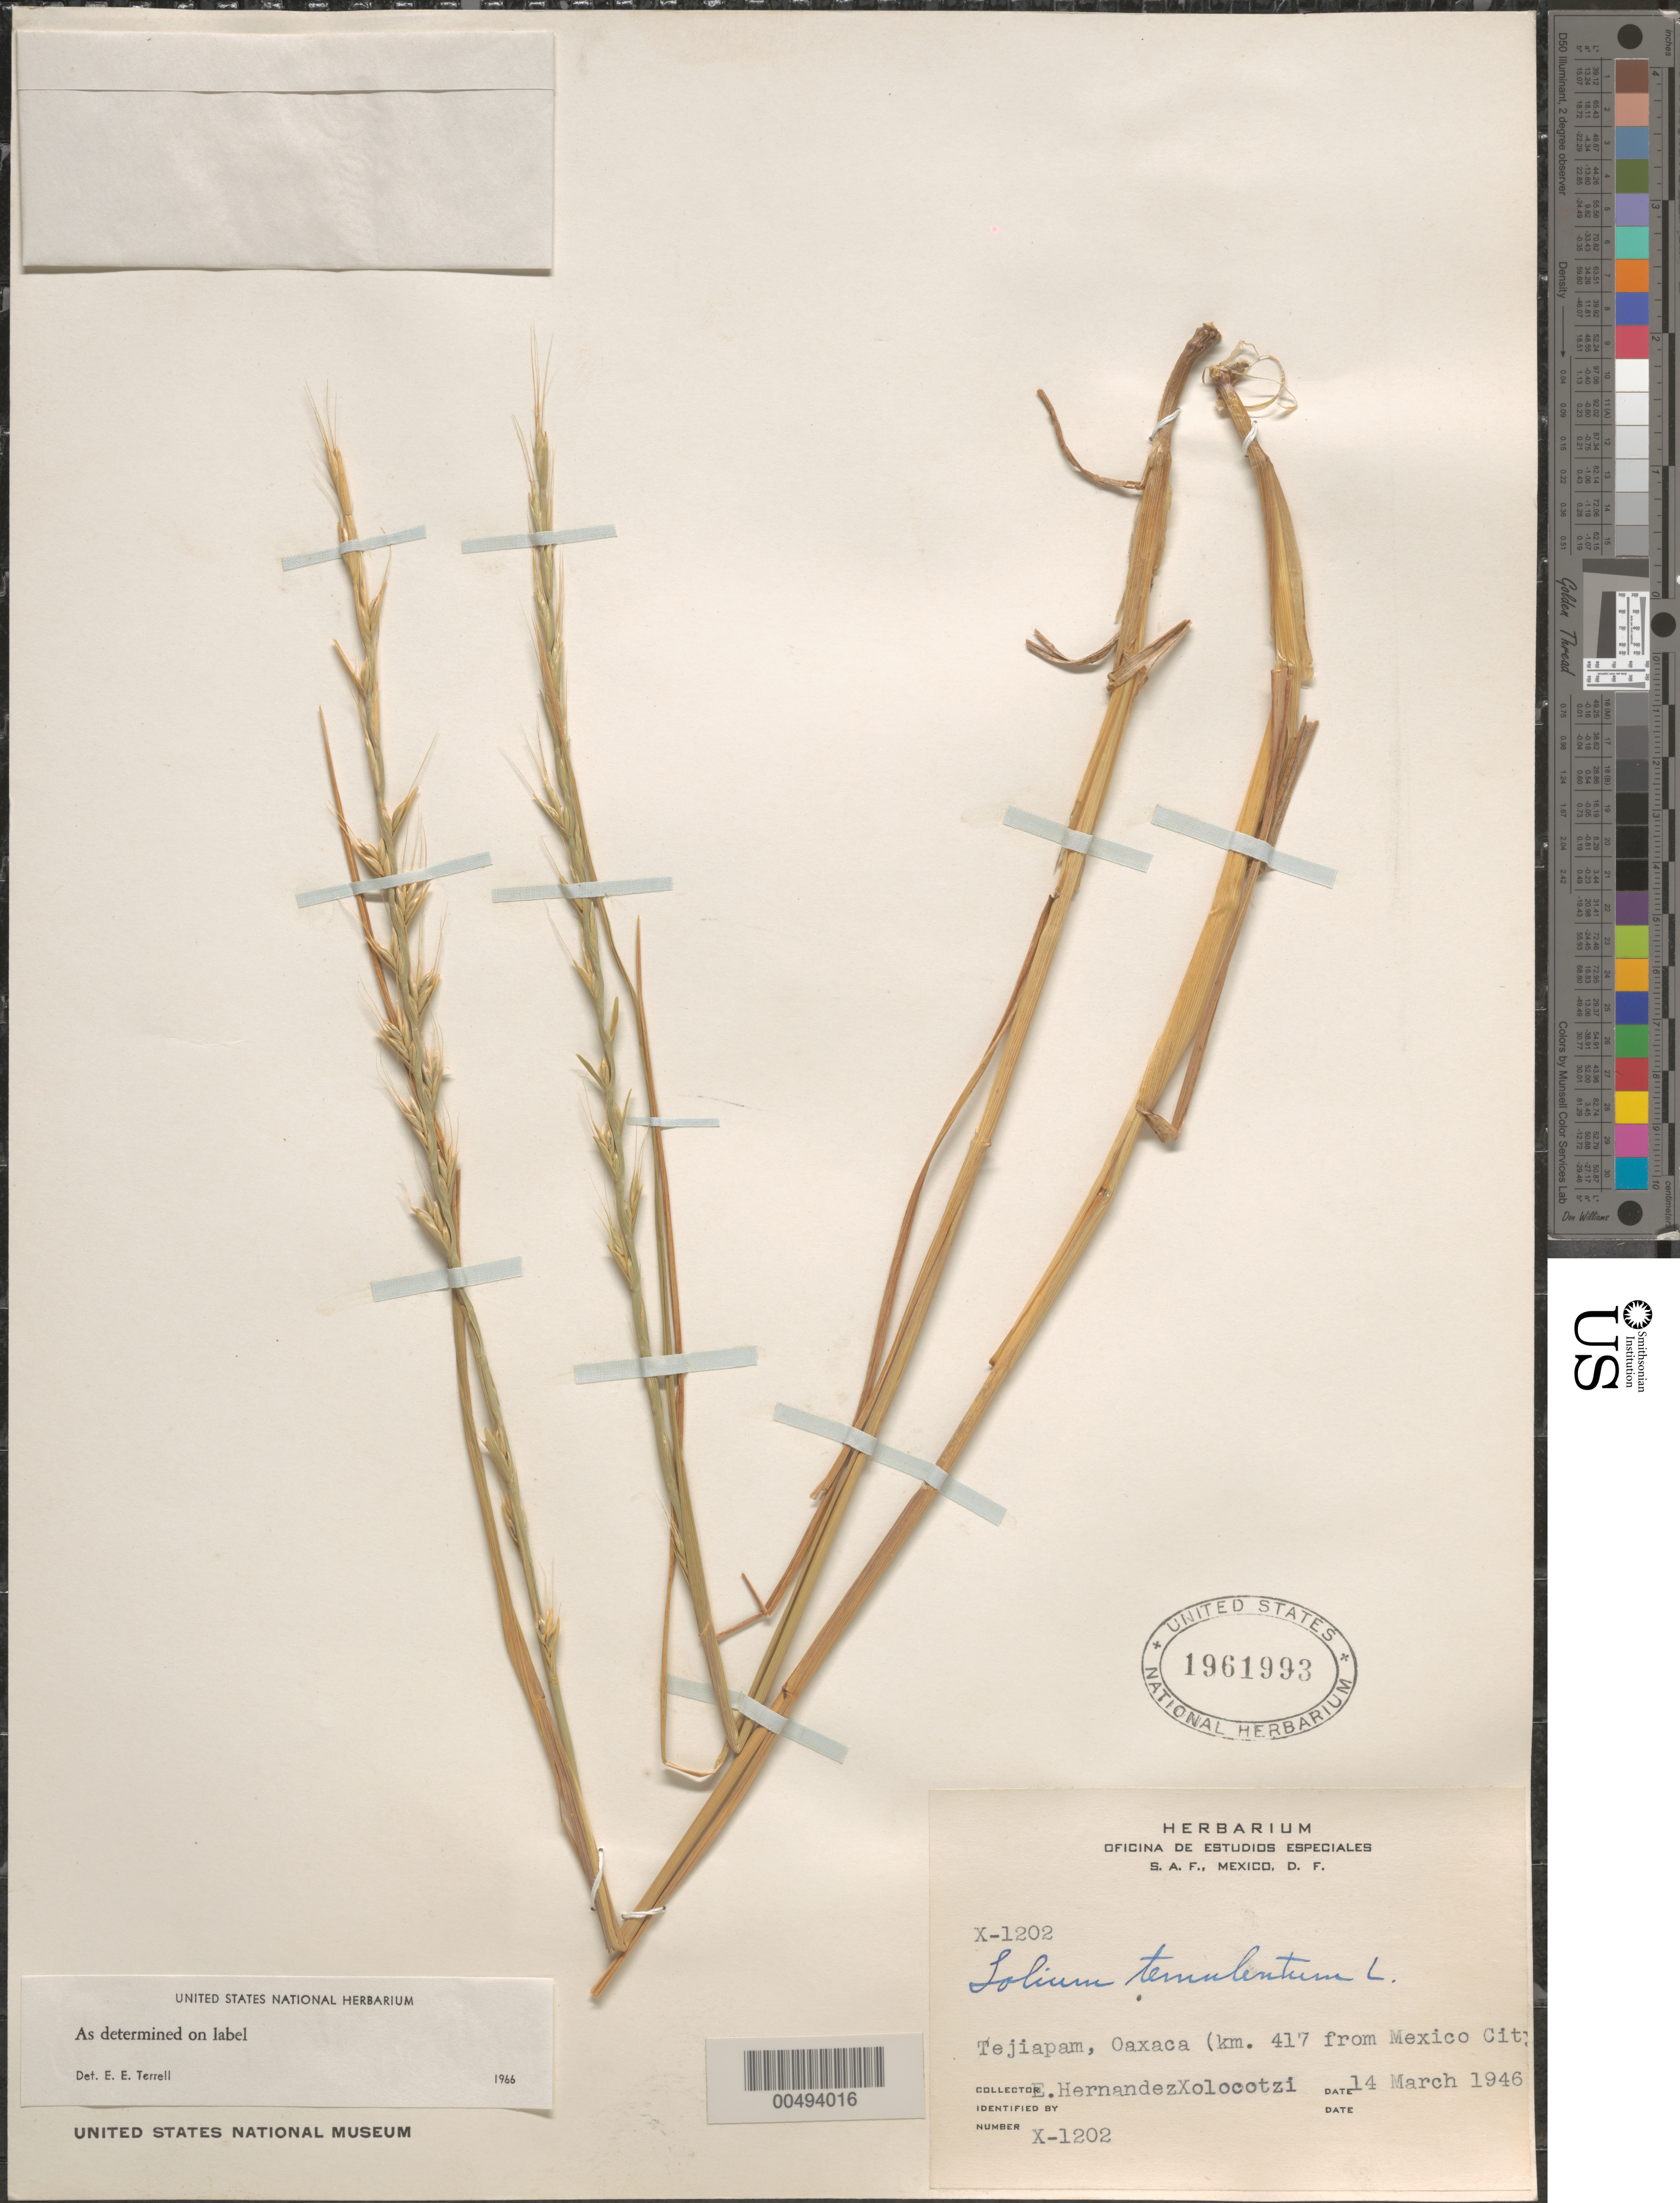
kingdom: Plantae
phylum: Tracheophyta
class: Liliopsida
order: Poales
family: Poaceae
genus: Lolium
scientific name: Lolium temulentum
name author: L.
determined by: Terrell, E. E.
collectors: E. I. Hernández-X.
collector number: X-1202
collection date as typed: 14 Mar 1946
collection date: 1946-03-14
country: Mexico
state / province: Oaxaca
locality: Tejiapam (km 417 from Mexico City)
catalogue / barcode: US 1961993